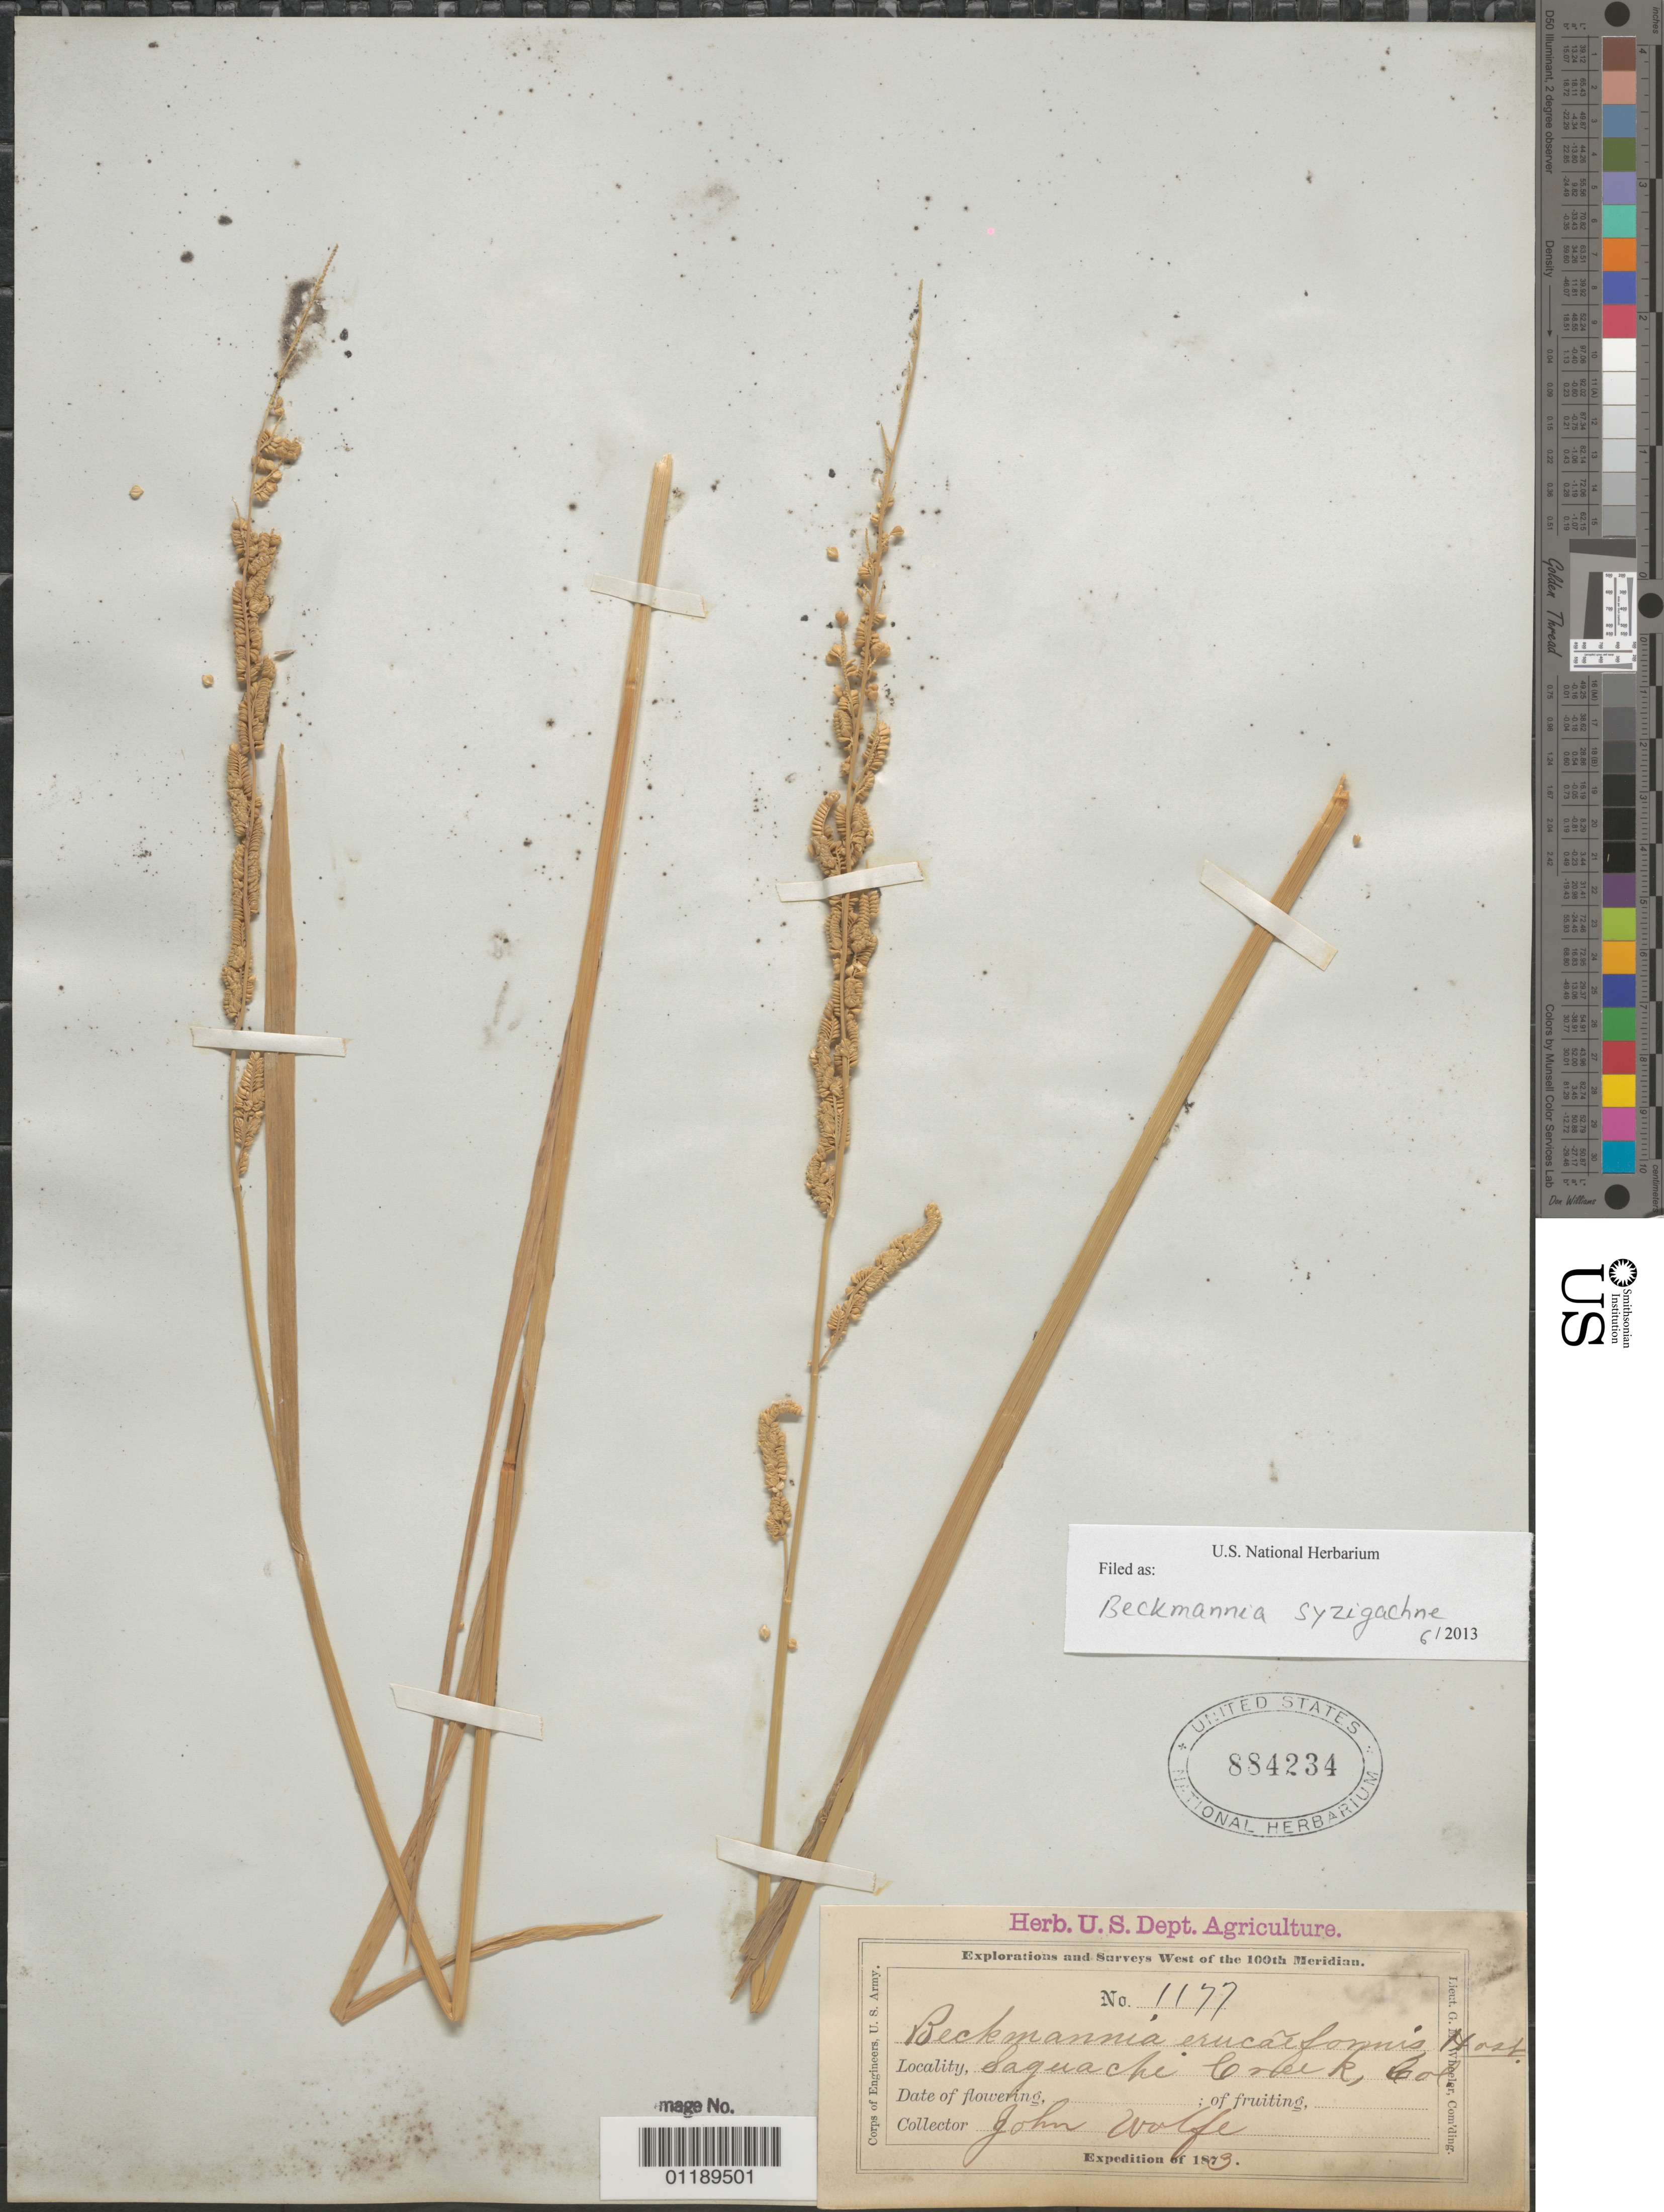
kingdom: Plantae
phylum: Tracheophyta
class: Liliopsida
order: Poales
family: Poaceae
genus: Beckmannia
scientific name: Beckmannia syzigachne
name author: (Steud.) Fernald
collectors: J. Wolf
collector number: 1177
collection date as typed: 1873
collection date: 1873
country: United States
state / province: Colorado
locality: Saguache Creek.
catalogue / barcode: US 884234